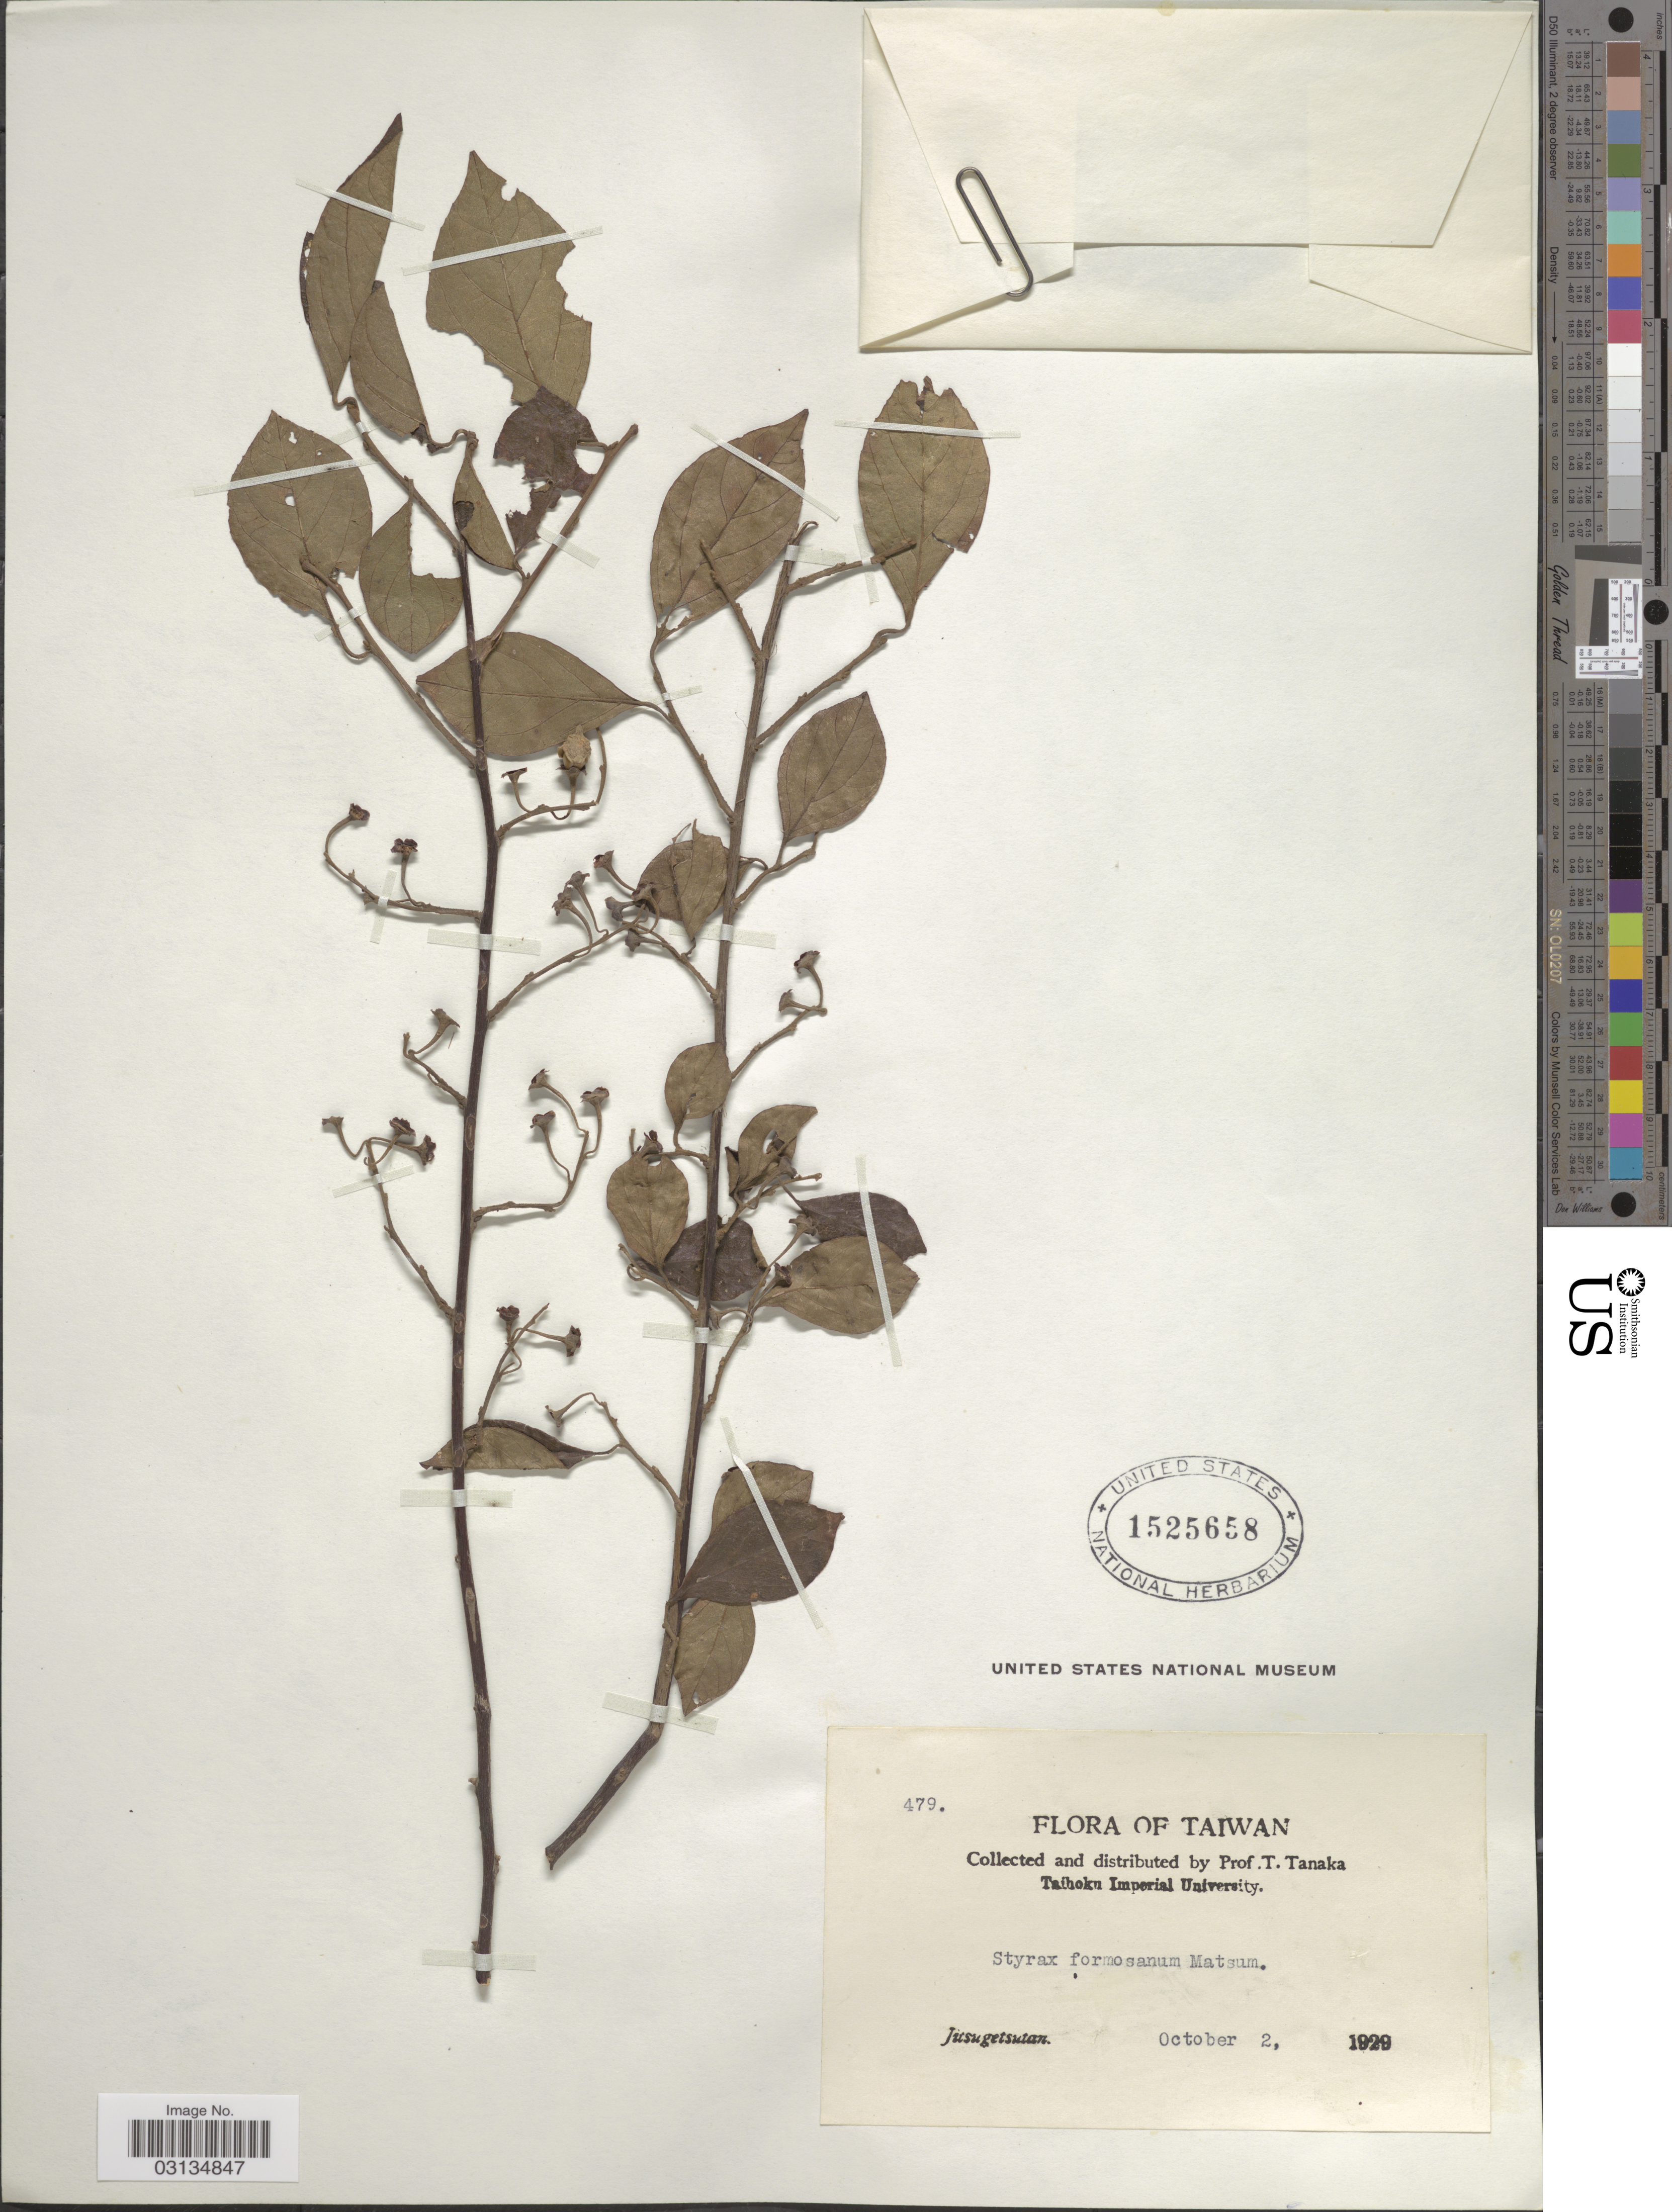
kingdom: Plantae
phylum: Tracheophyta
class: Magnoliopsida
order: Ericales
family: Styracaceae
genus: Styrax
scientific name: Styrax formosanus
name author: Matsum.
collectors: T. Tanaka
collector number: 479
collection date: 1929-10-02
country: Taiwan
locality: Jùsugetsutan.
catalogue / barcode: US 1525658